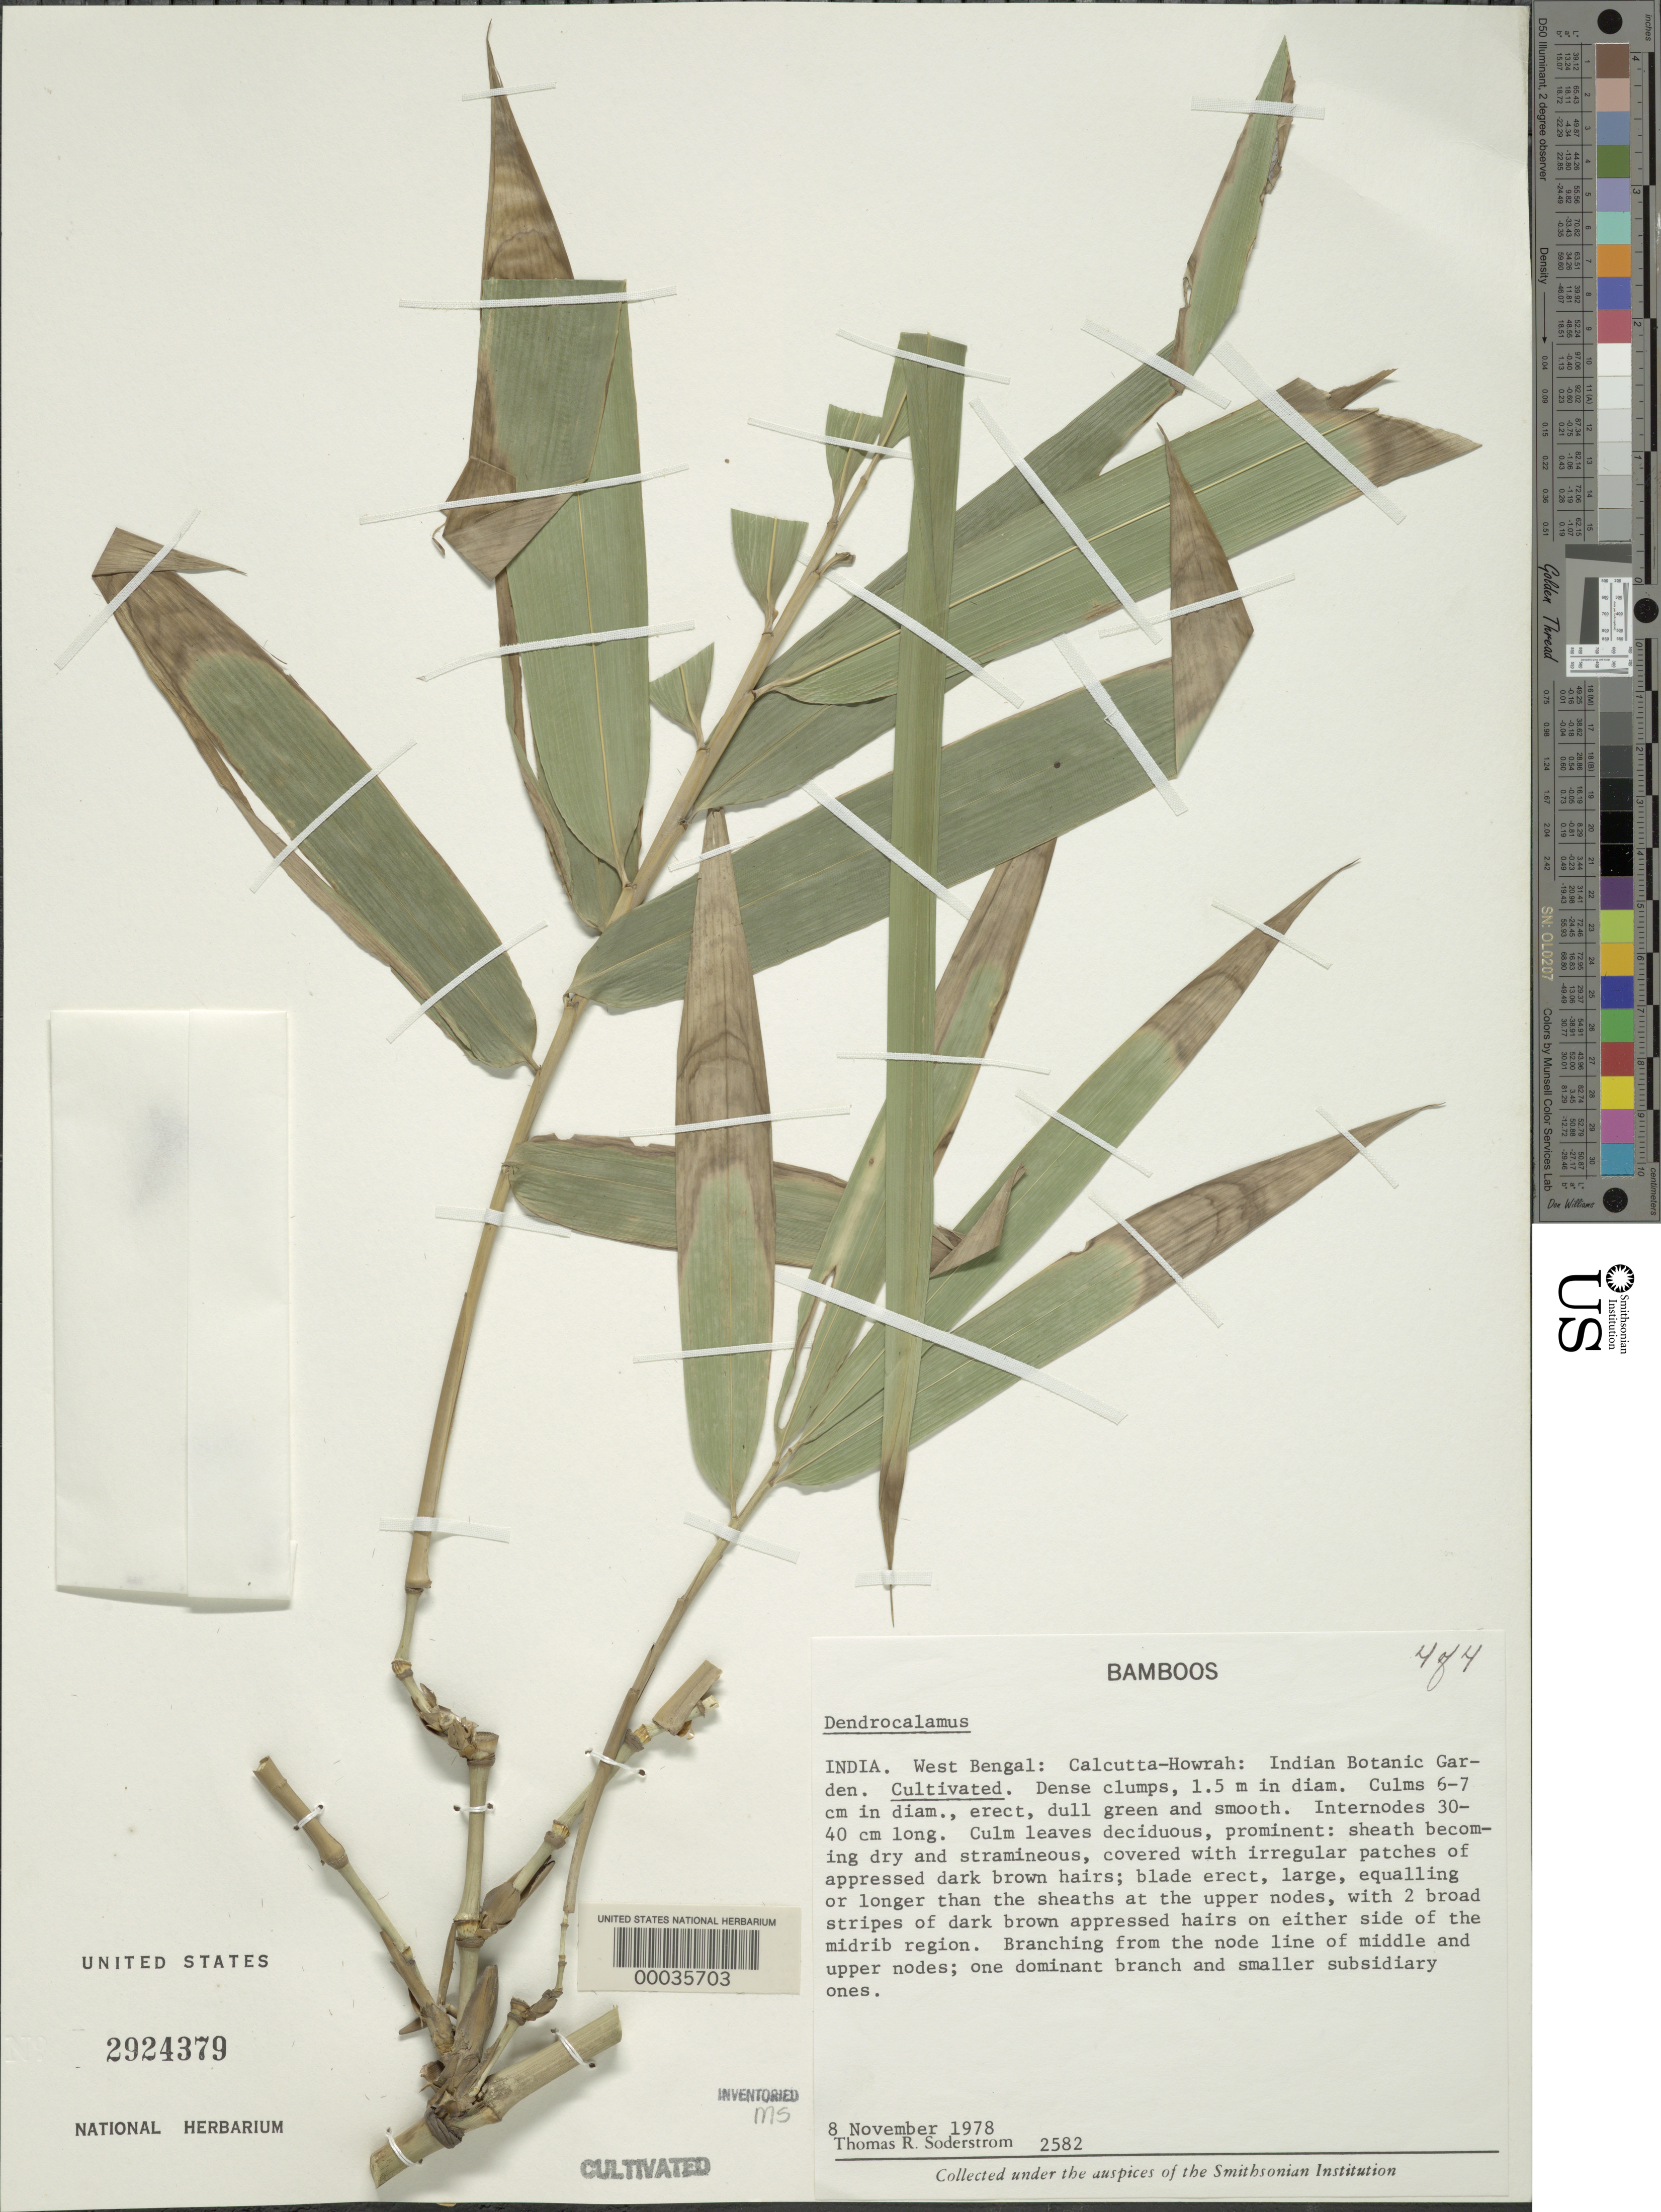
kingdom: Plantae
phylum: Tracheophyta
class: Liliopsida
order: Poales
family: Poaceae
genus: Dendrocalamus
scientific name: Dendrocalamus sp.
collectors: T. R. Soderstrom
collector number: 2582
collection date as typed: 08 Nov 1978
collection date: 1978-11-08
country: India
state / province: West Bengal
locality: Calcutta-howrah, indian botanic garden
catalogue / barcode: US 2924379